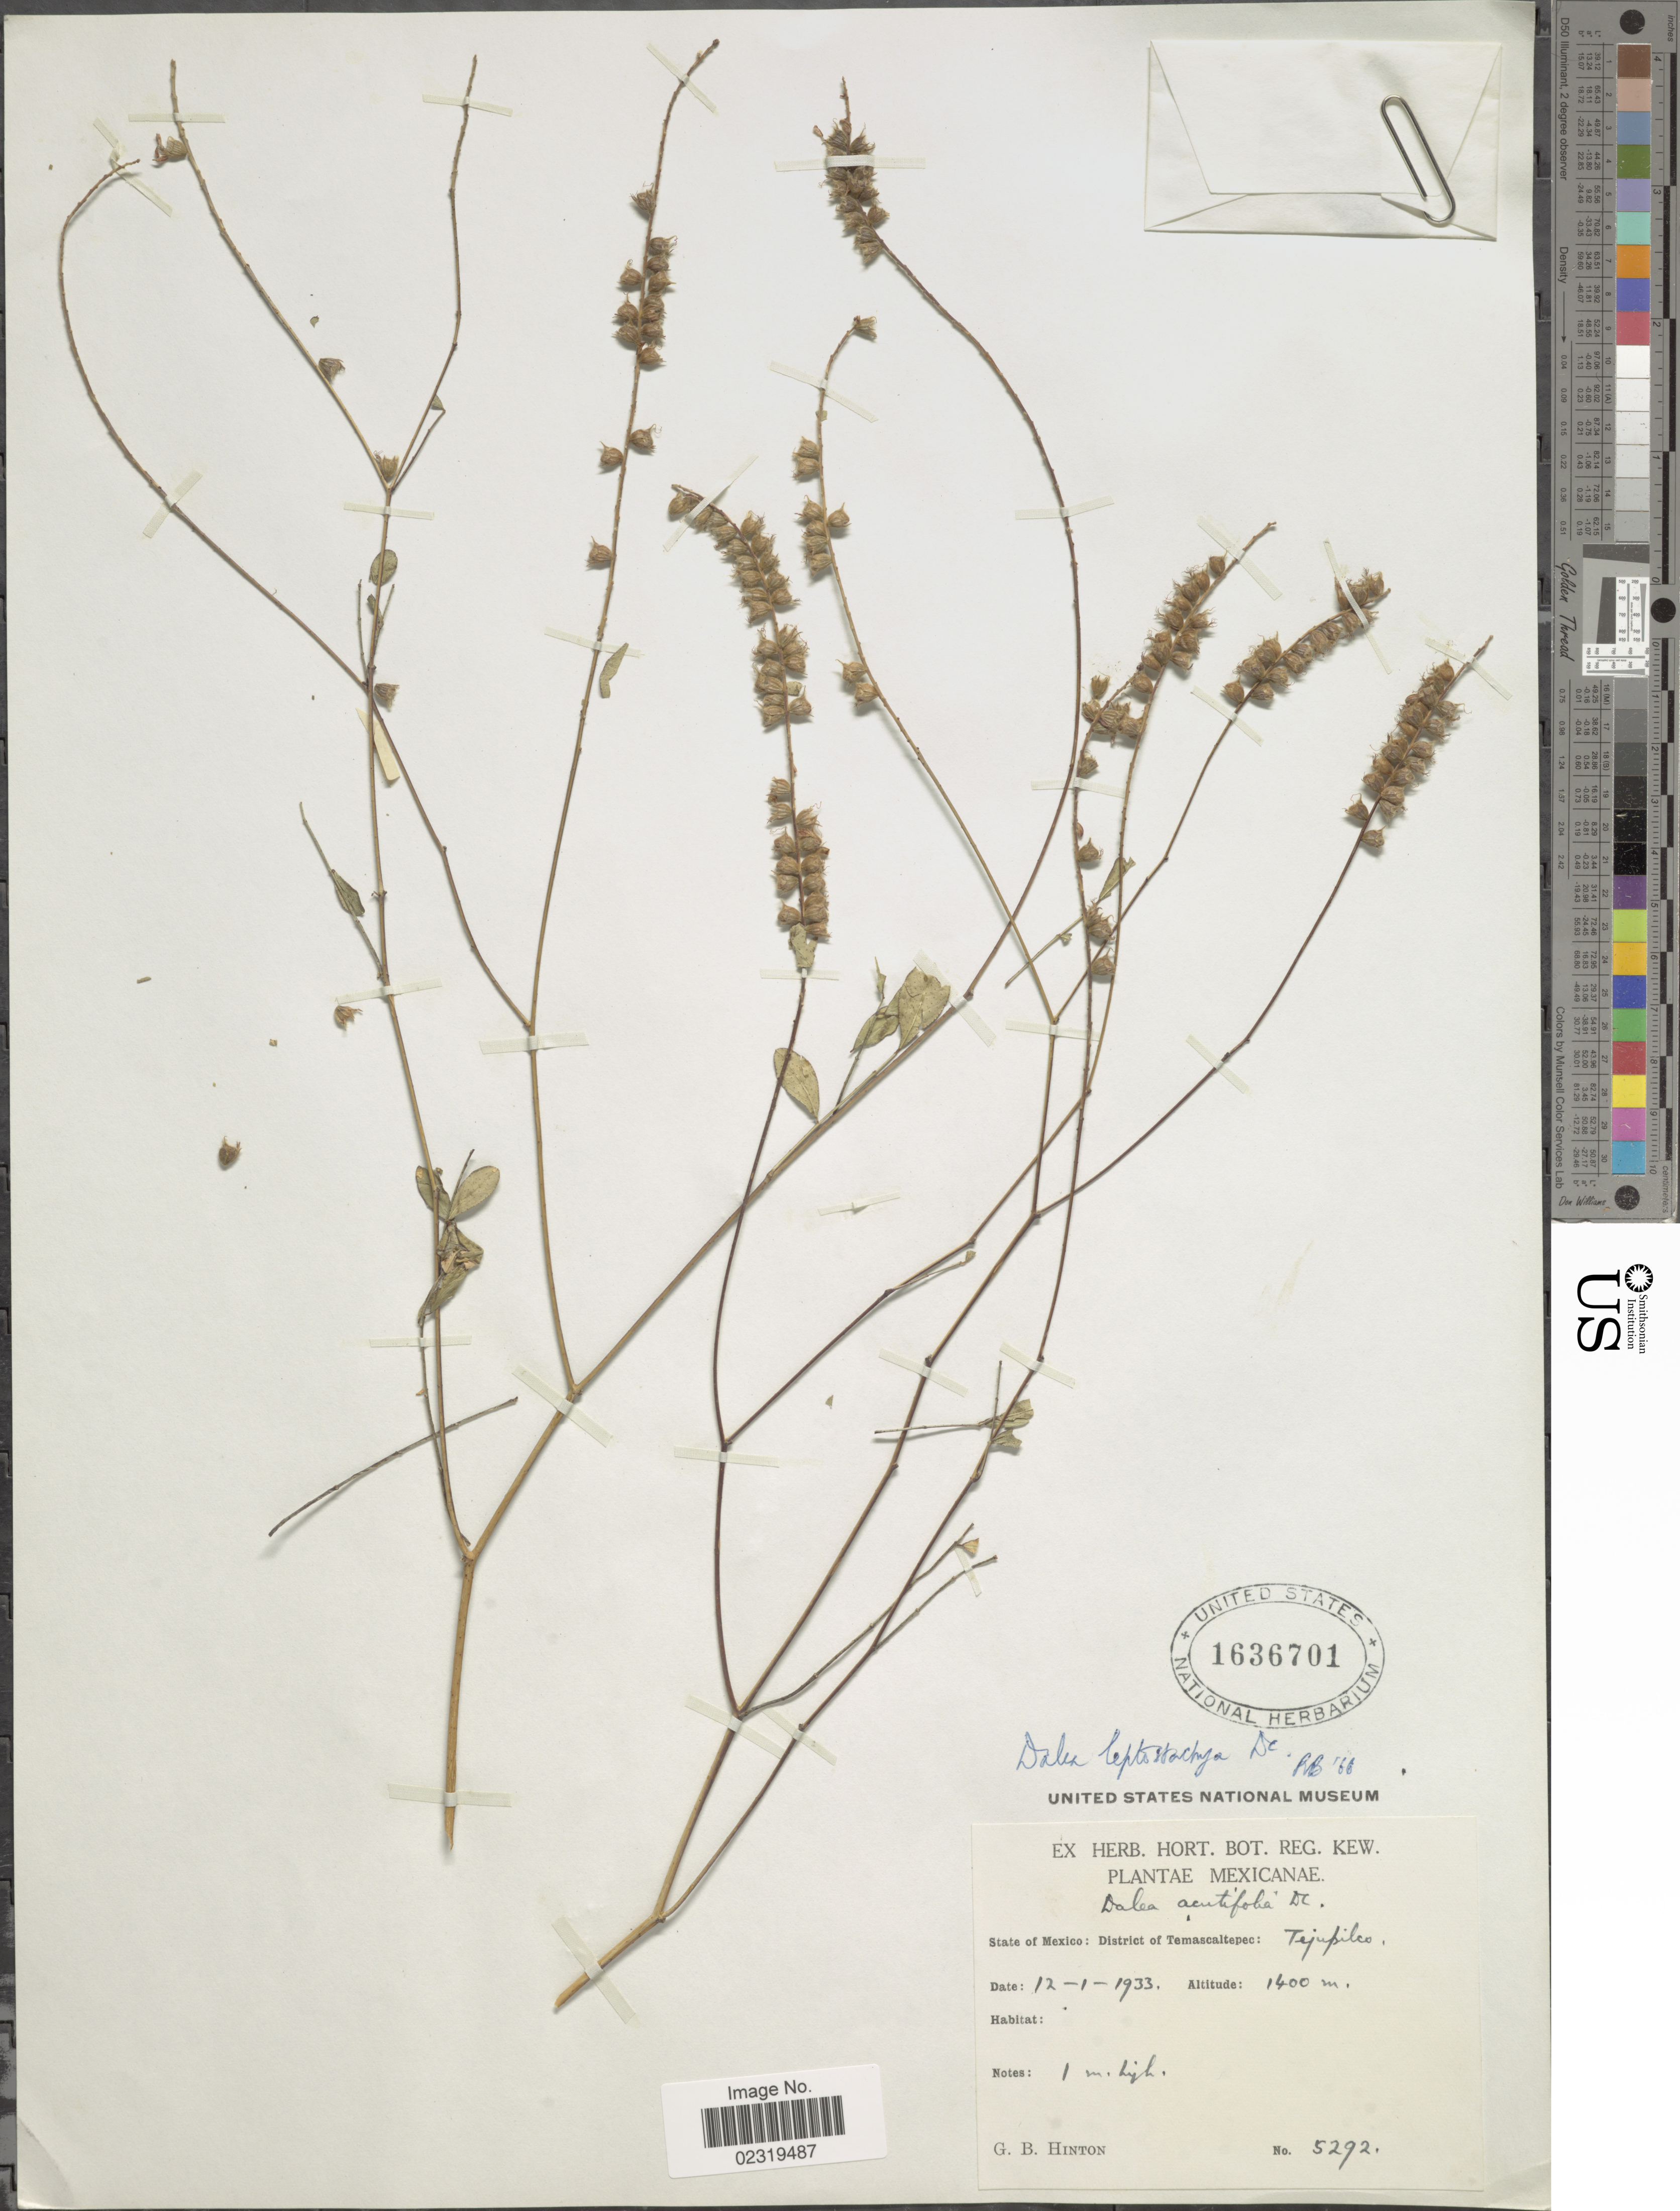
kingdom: Plantae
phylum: Tracheophyta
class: Magnoliopsida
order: Fabales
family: Fabaceae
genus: Dalea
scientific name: Dalea leptostachya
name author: DC.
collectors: G. B. Hinton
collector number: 5292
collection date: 1933-12-01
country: Mexico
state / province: México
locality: District of Temascaltepec: Tejupilco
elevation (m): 1400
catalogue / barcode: US 1636701